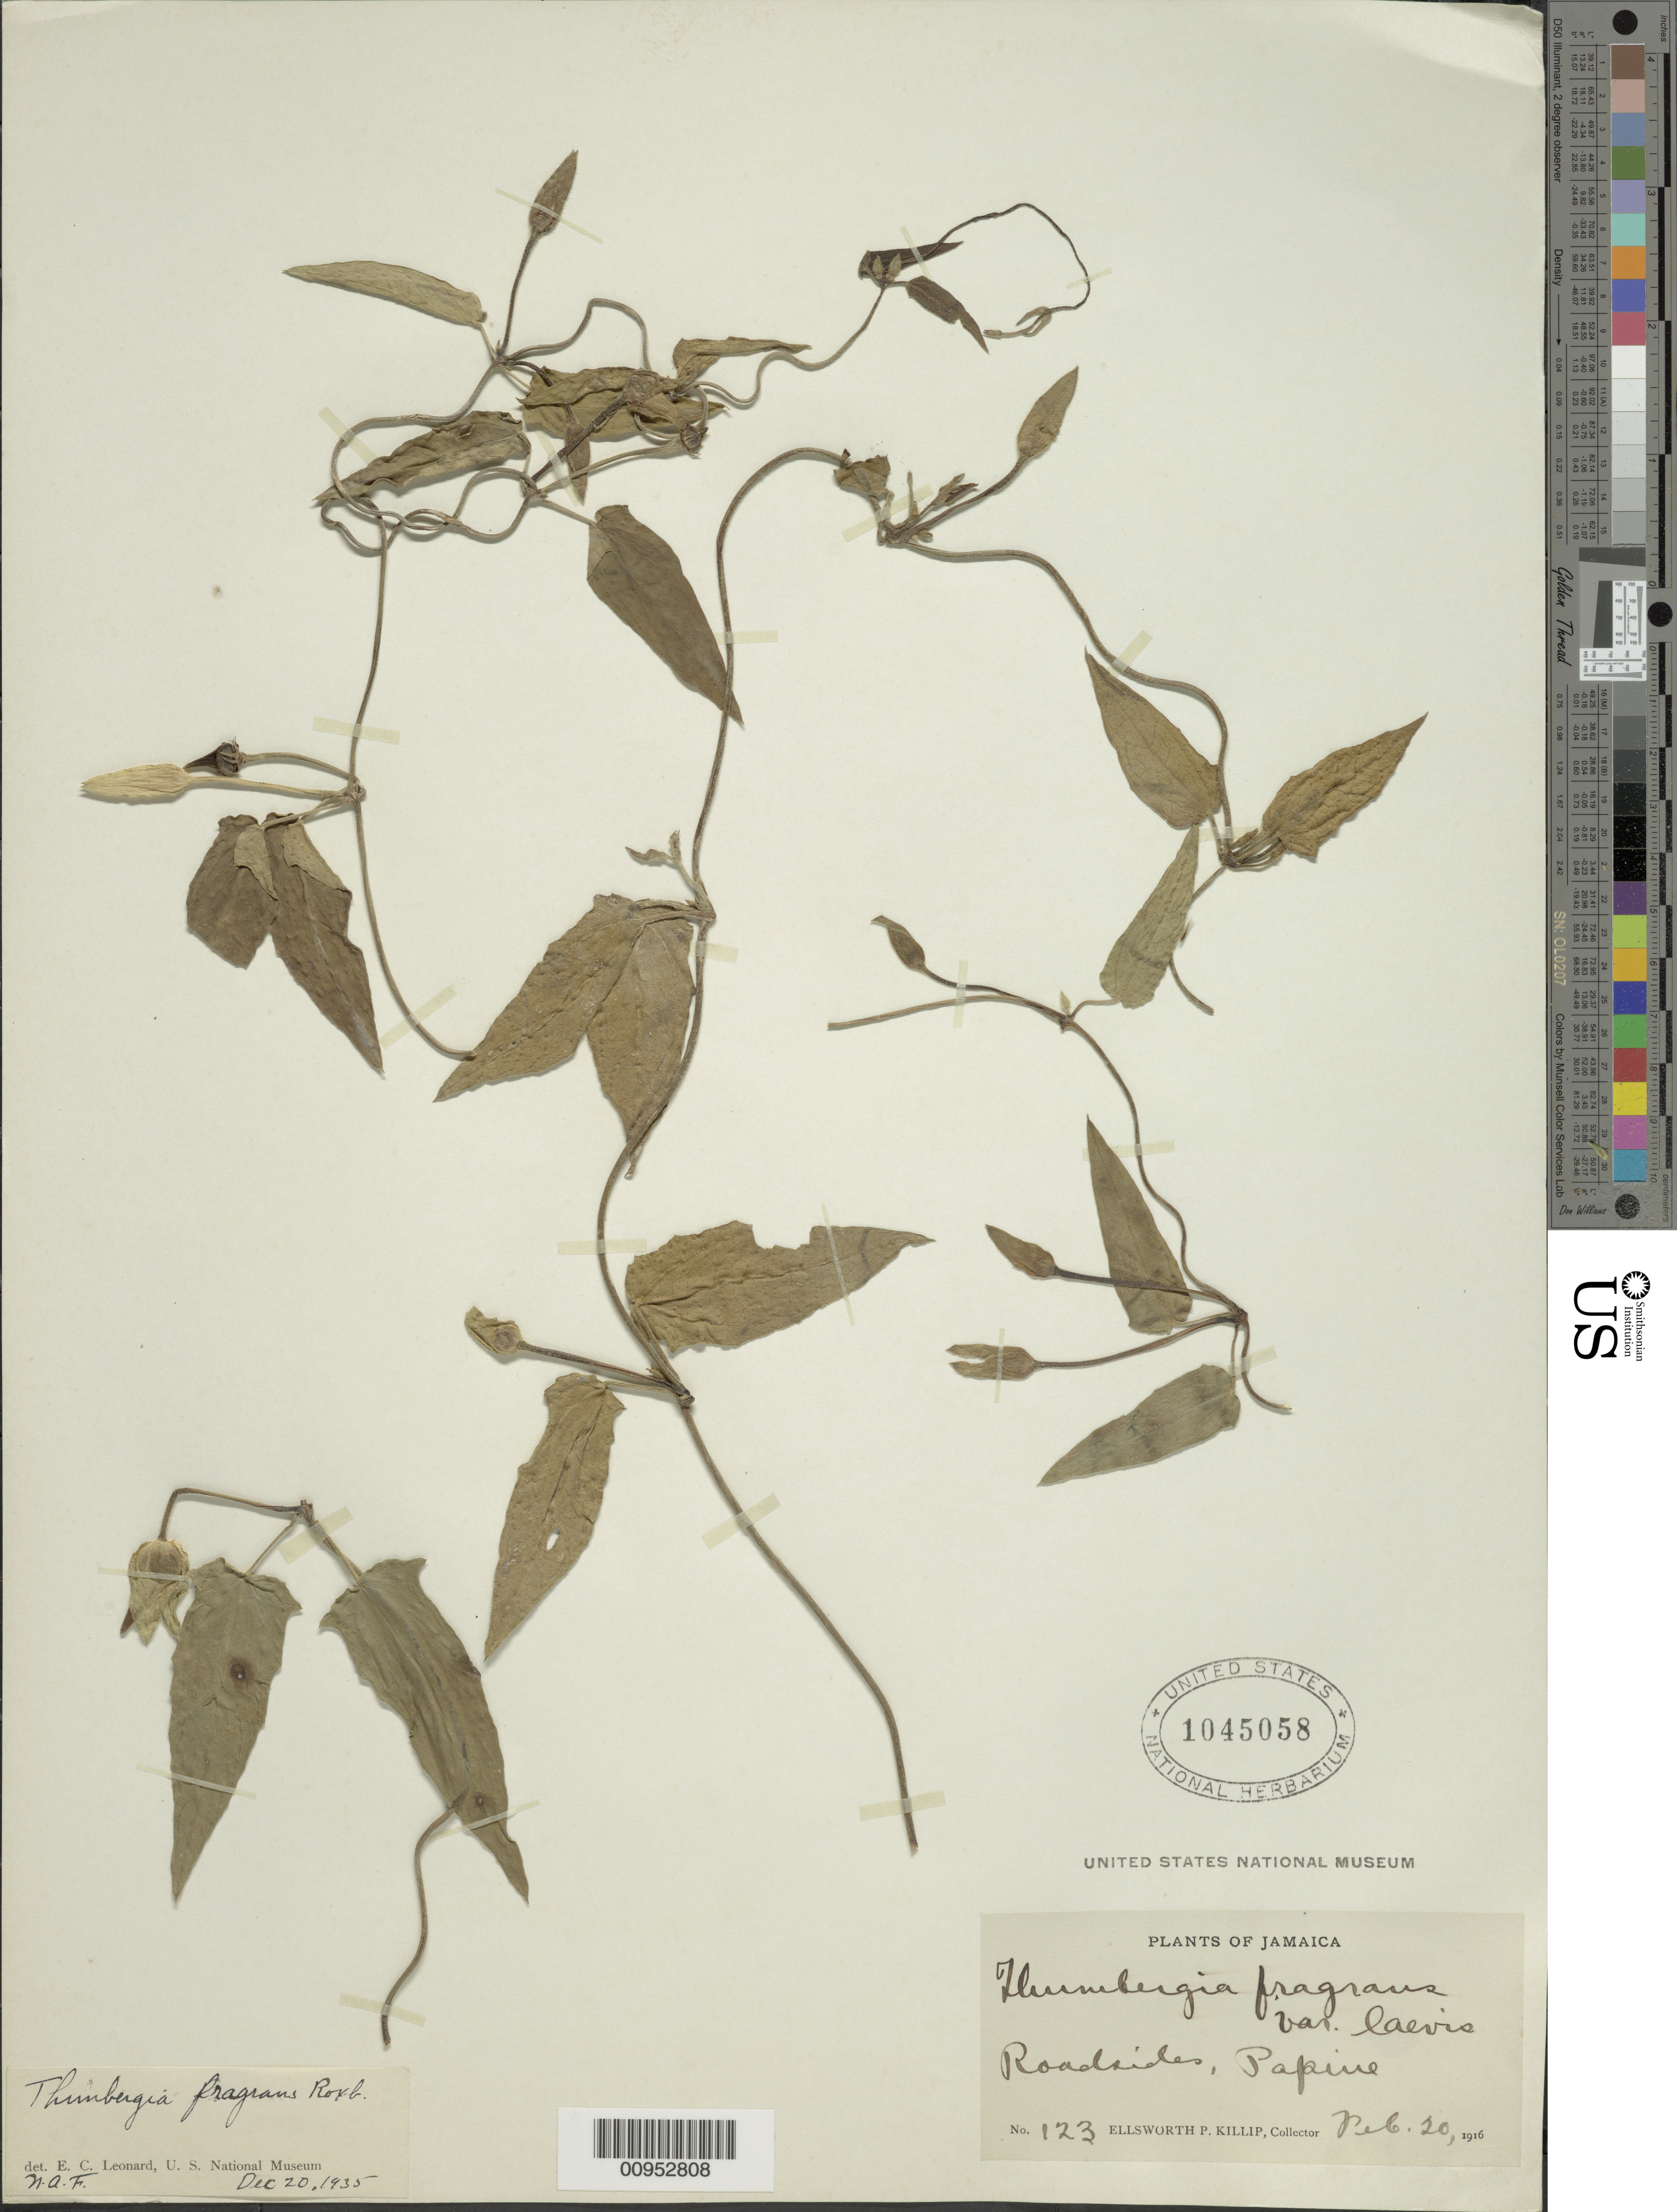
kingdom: Plantae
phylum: Tracheophyta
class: Magnoliopsida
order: Lamiales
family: Acanthaceae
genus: Thunbergia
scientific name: Thunbergia fragrans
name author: Roxb.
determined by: Leonard, Emery C., (US)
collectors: E. P. Killip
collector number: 123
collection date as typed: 20 Feb 1916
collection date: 1916-02-20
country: Jamaica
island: Jamaica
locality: Papine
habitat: Roadsides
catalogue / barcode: US 1045058